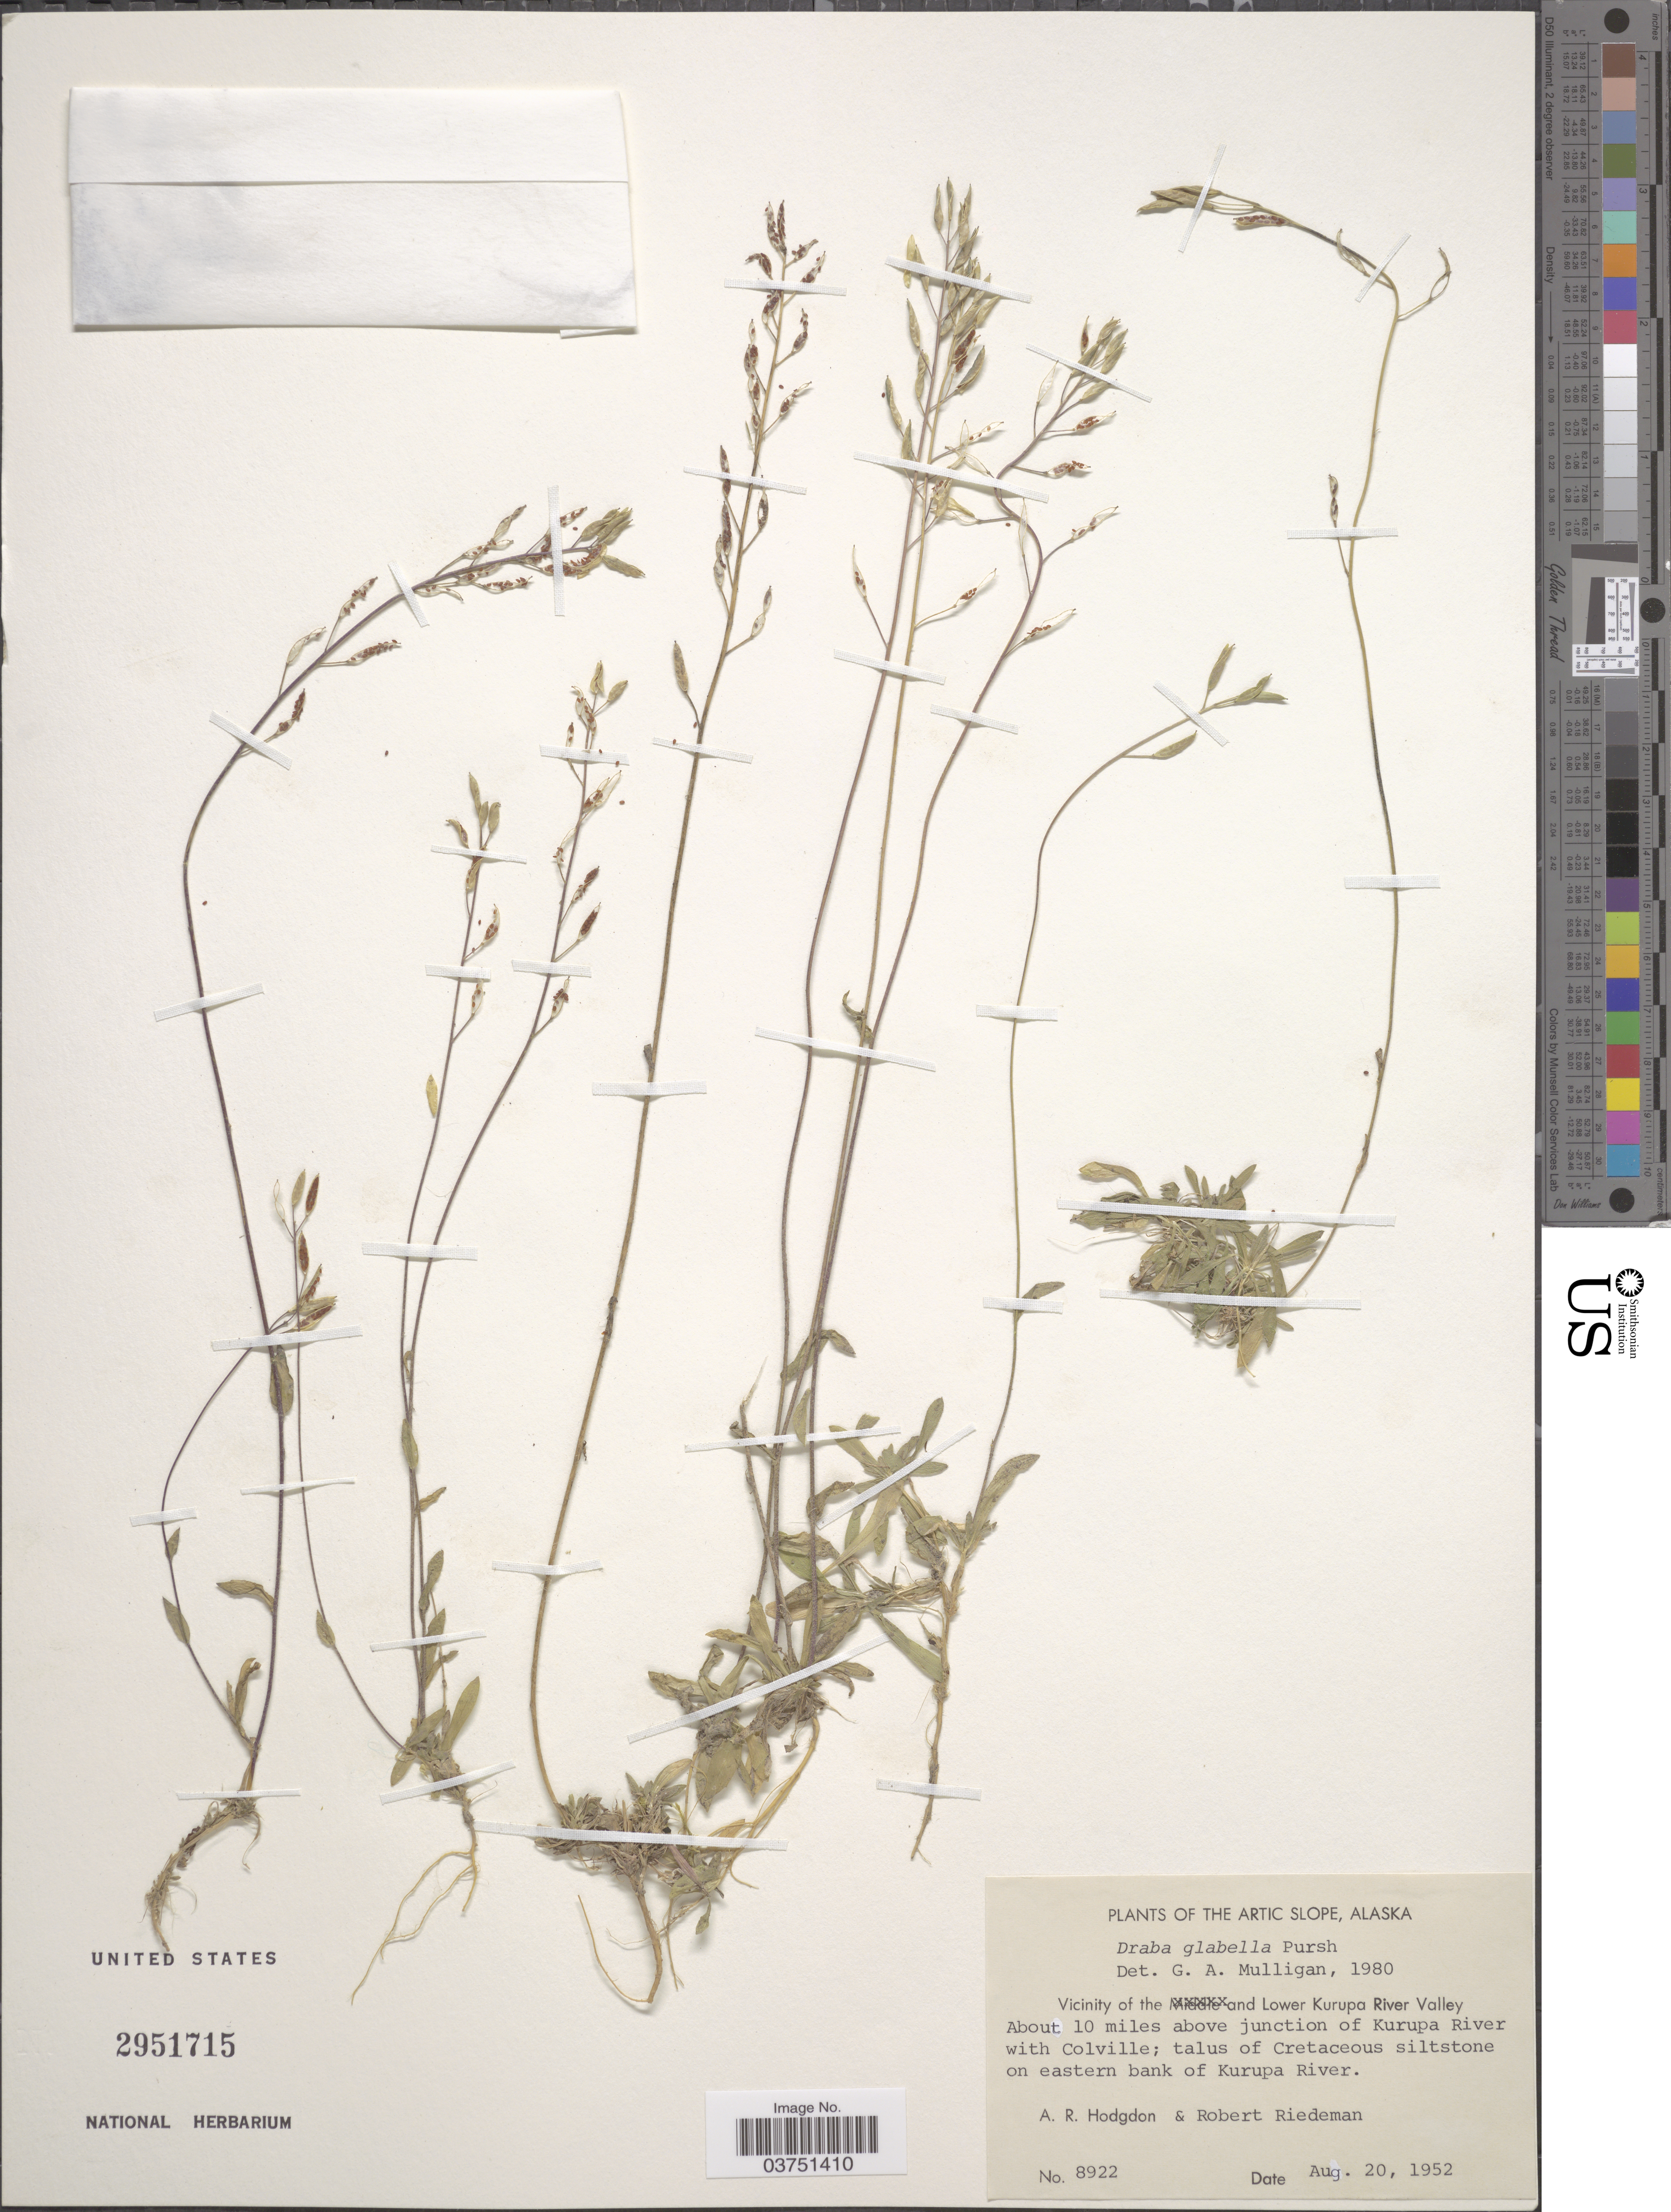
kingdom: Plantae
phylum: Tracheophyta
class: Magnoliopsida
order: Brassicales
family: Brassicaceae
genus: Draba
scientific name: Draba glabella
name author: Pursh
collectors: A. R. Hodgdon & R. Riedeman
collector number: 8922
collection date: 1952-08-20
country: United States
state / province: Alaska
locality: Arctic Slope. Vicinity of the Lower Kurupa River Valley. About 10 miles above junction of Kurupa River with Colville; eastern bank of Kurupa River.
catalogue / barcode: US 2951715